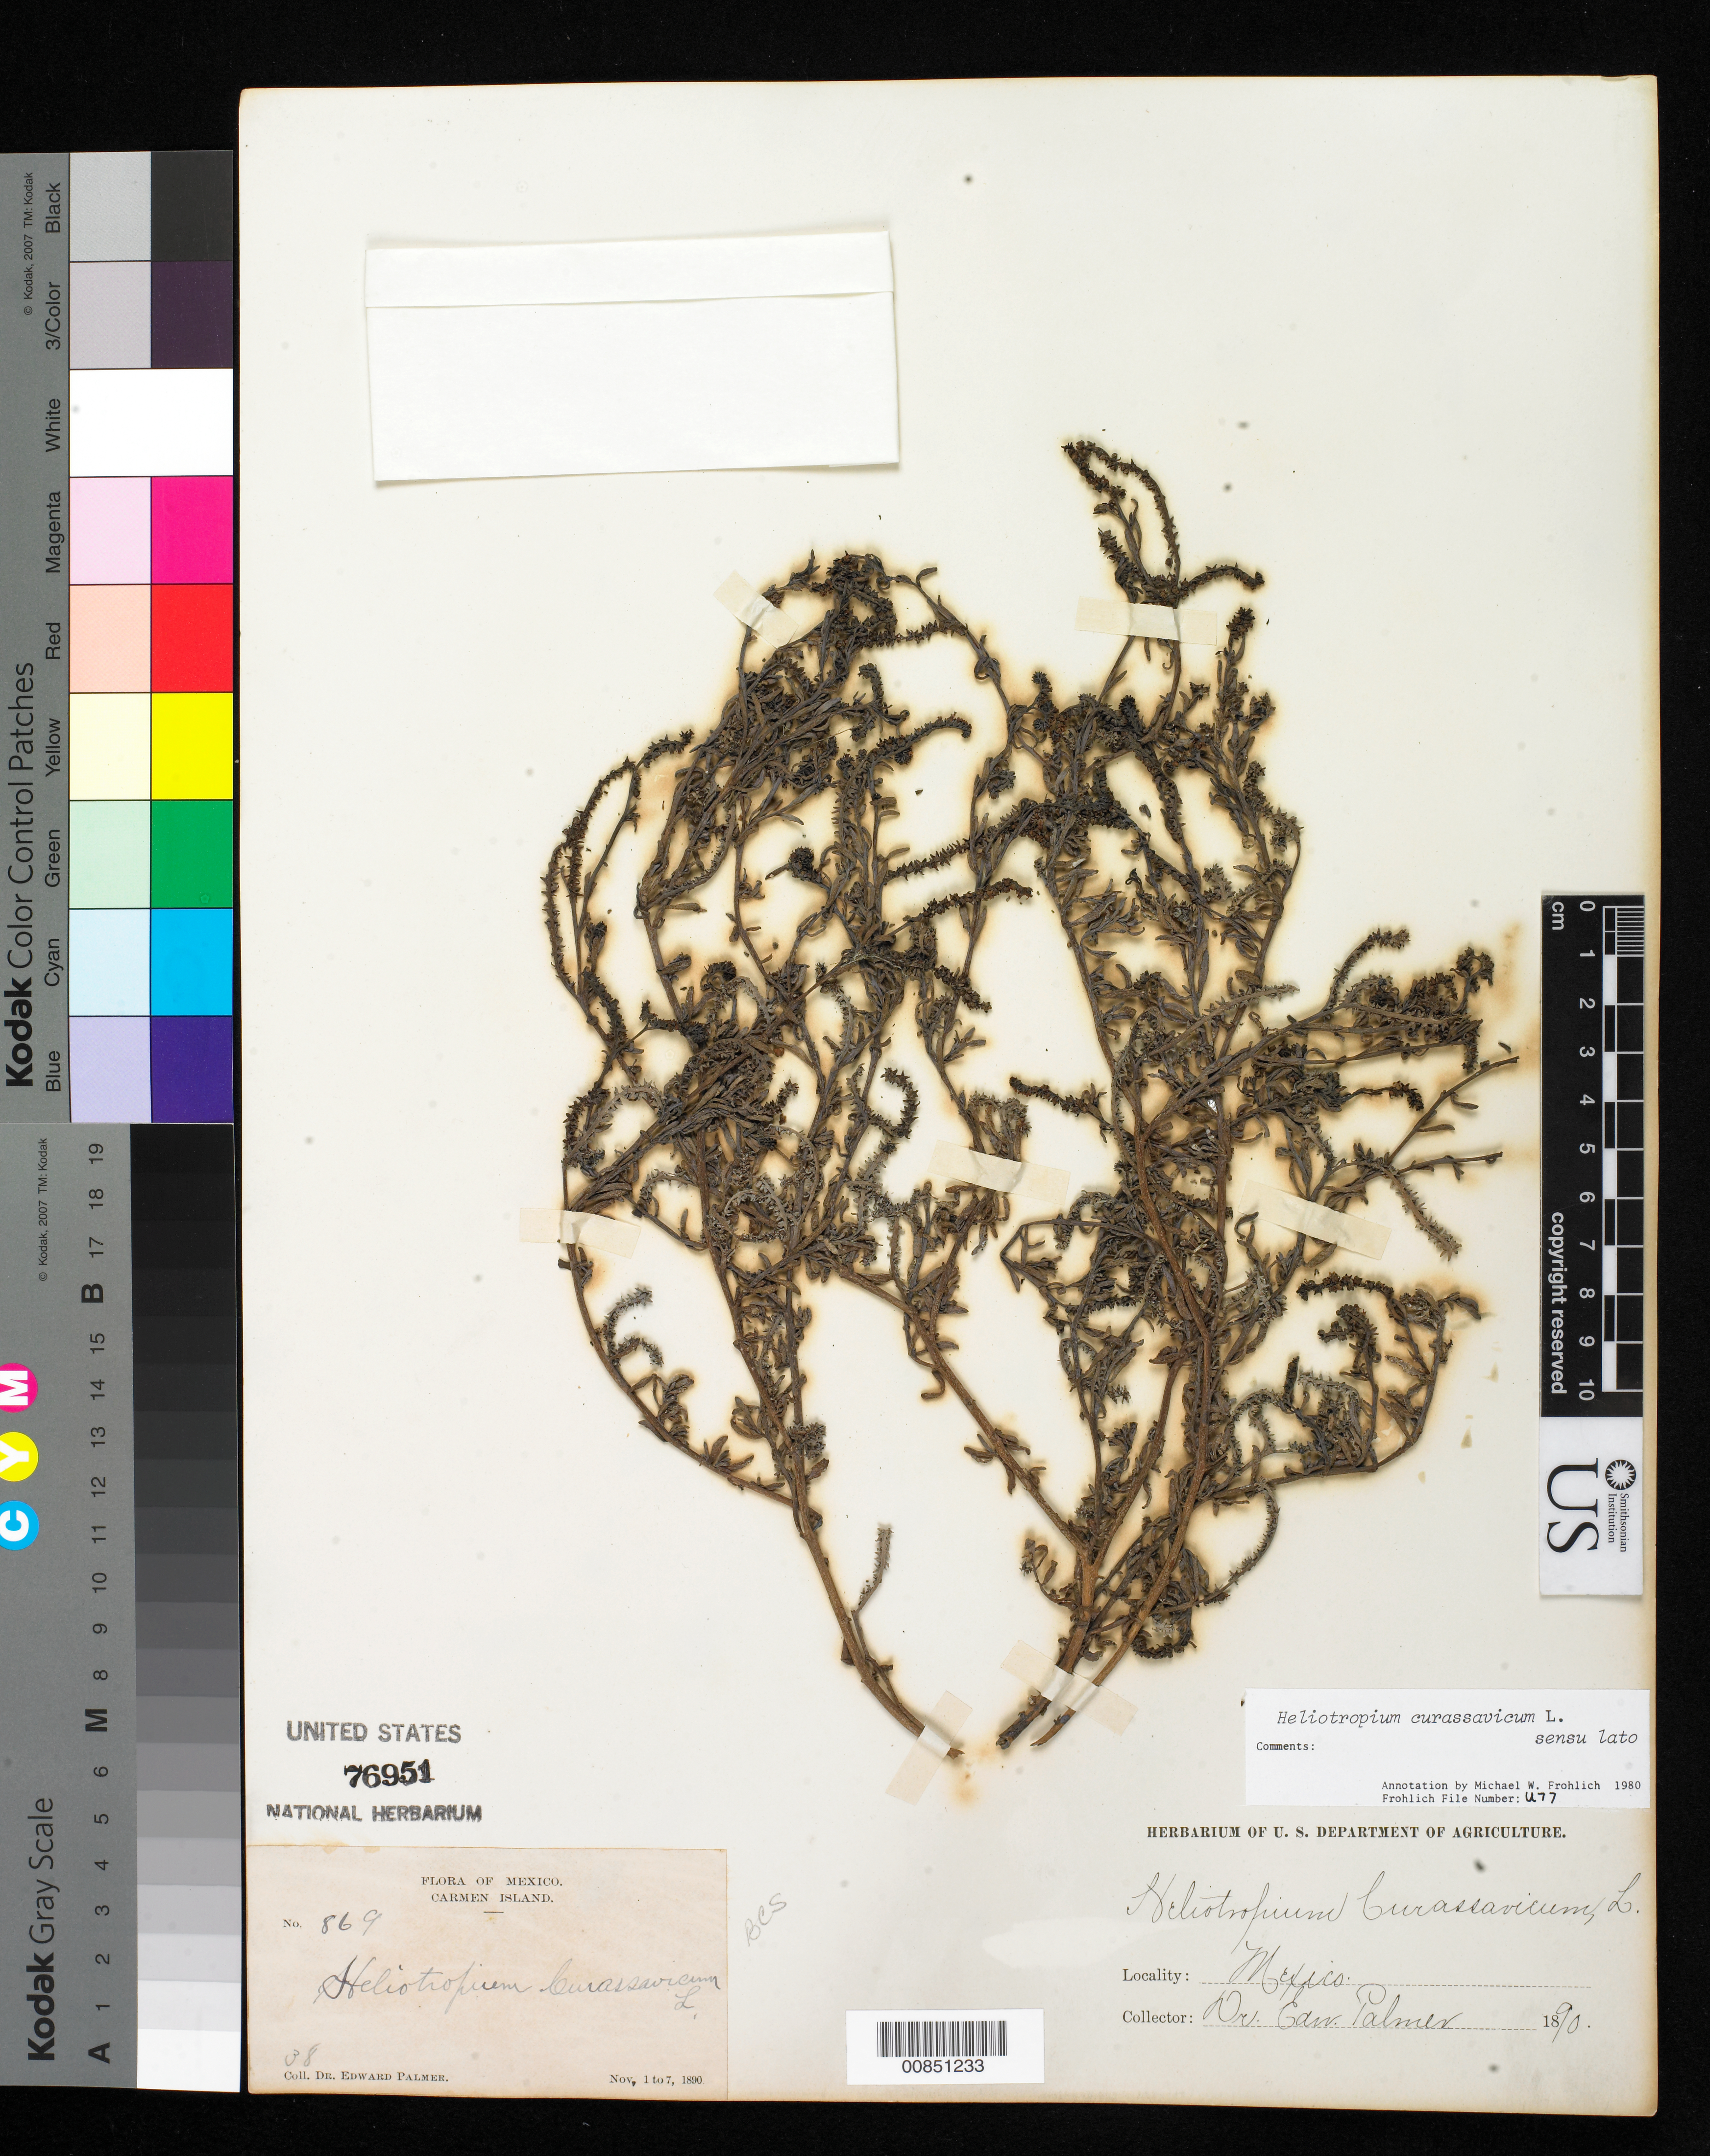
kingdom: Plantae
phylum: Tracheophyta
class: Magnoliopsida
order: Boraginales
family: Heliotropiaceae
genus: Heliotropium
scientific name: Heliotropium curassavicum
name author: L.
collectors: E. Palmer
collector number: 869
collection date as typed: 01 Nov 1890 to 07 Nov 1890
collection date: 1890-11-01/1890-11-07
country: Mexico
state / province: Baja California Sur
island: Carmen I.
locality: Carmen Island, Baja California Sur.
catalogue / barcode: US 76951